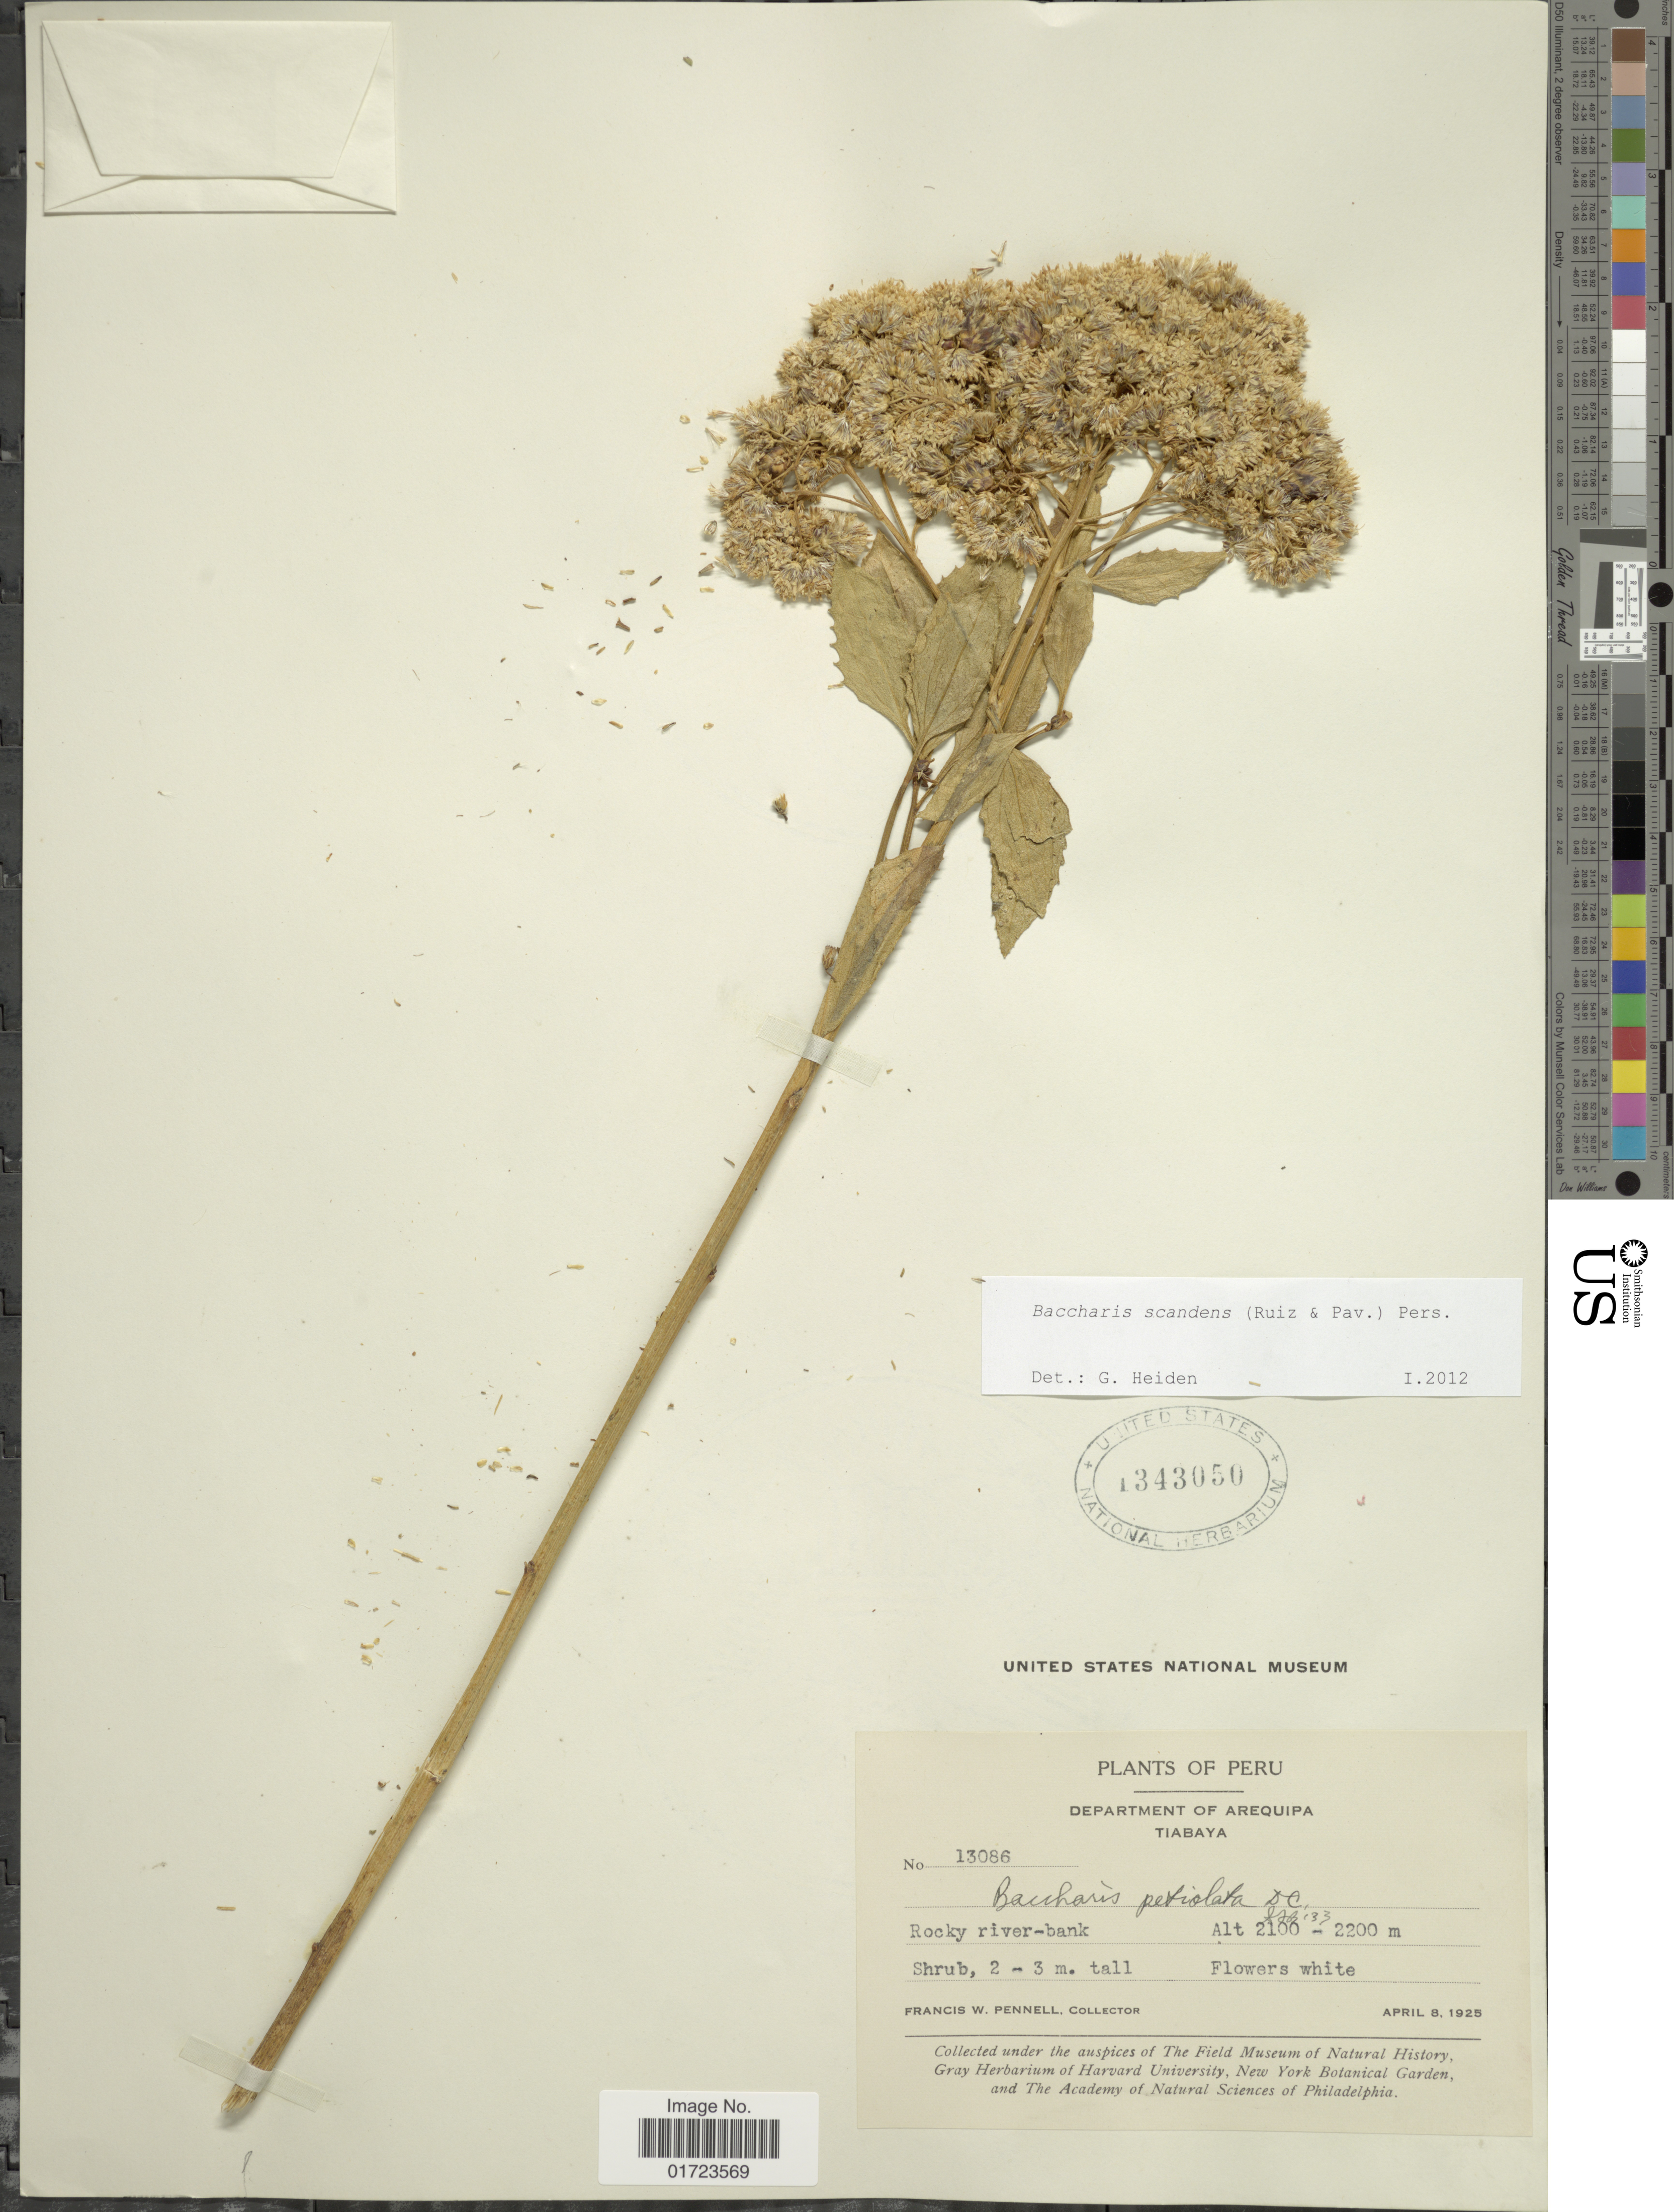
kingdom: Plantae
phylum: Tracheophyta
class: Magnoliopsida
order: Asterales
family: Asteraceae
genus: Baccharis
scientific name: Baccharis scandens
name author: (Ruiz & Pav.) Pers.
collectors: F. W. Pennell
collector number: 13086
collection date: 1925-04-08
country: Peru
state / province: Arequipa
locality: Department of Arequipa, Tiabaya.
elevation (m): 2100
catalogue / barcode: US 1343050